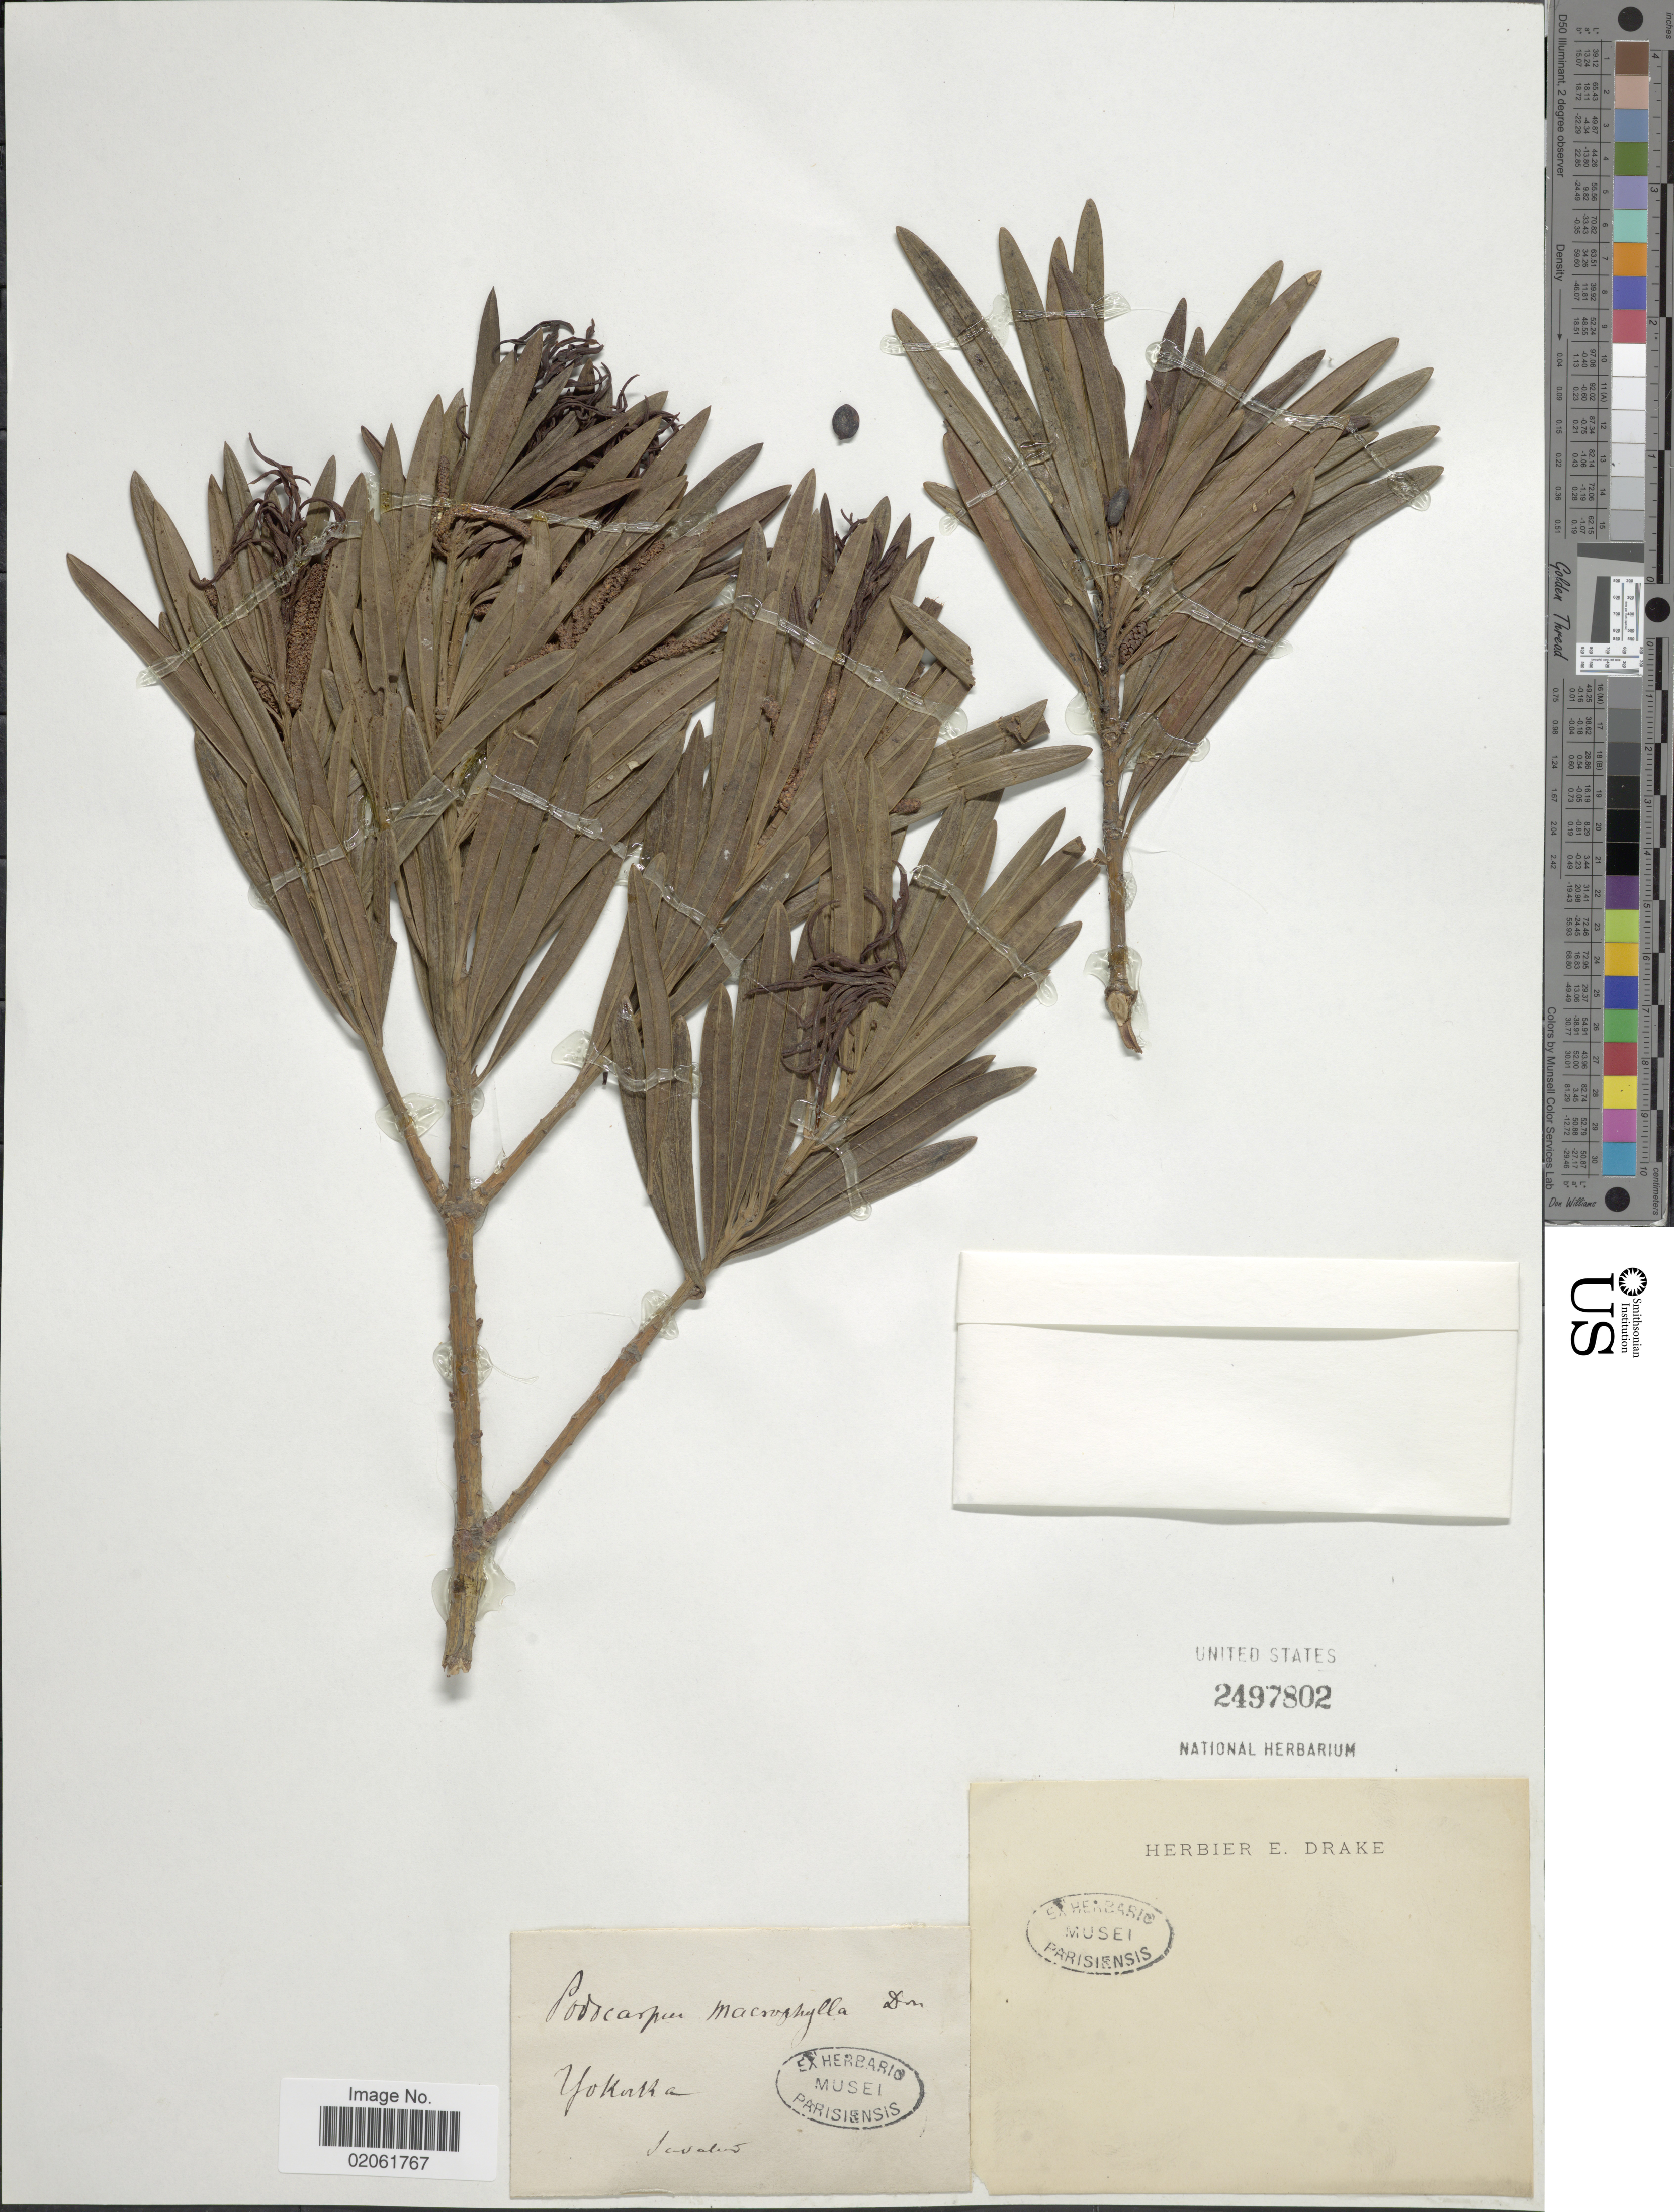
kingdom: Plantae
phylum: Tracheophyta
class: Pinopsida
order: Pinales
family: Podocarpaceae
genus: Podocarpus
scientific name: Podocarpus chinensis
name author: Wall. ex J. Forbes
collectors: Savatier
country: Japan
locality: Yokoska.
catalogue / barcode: US 2497802